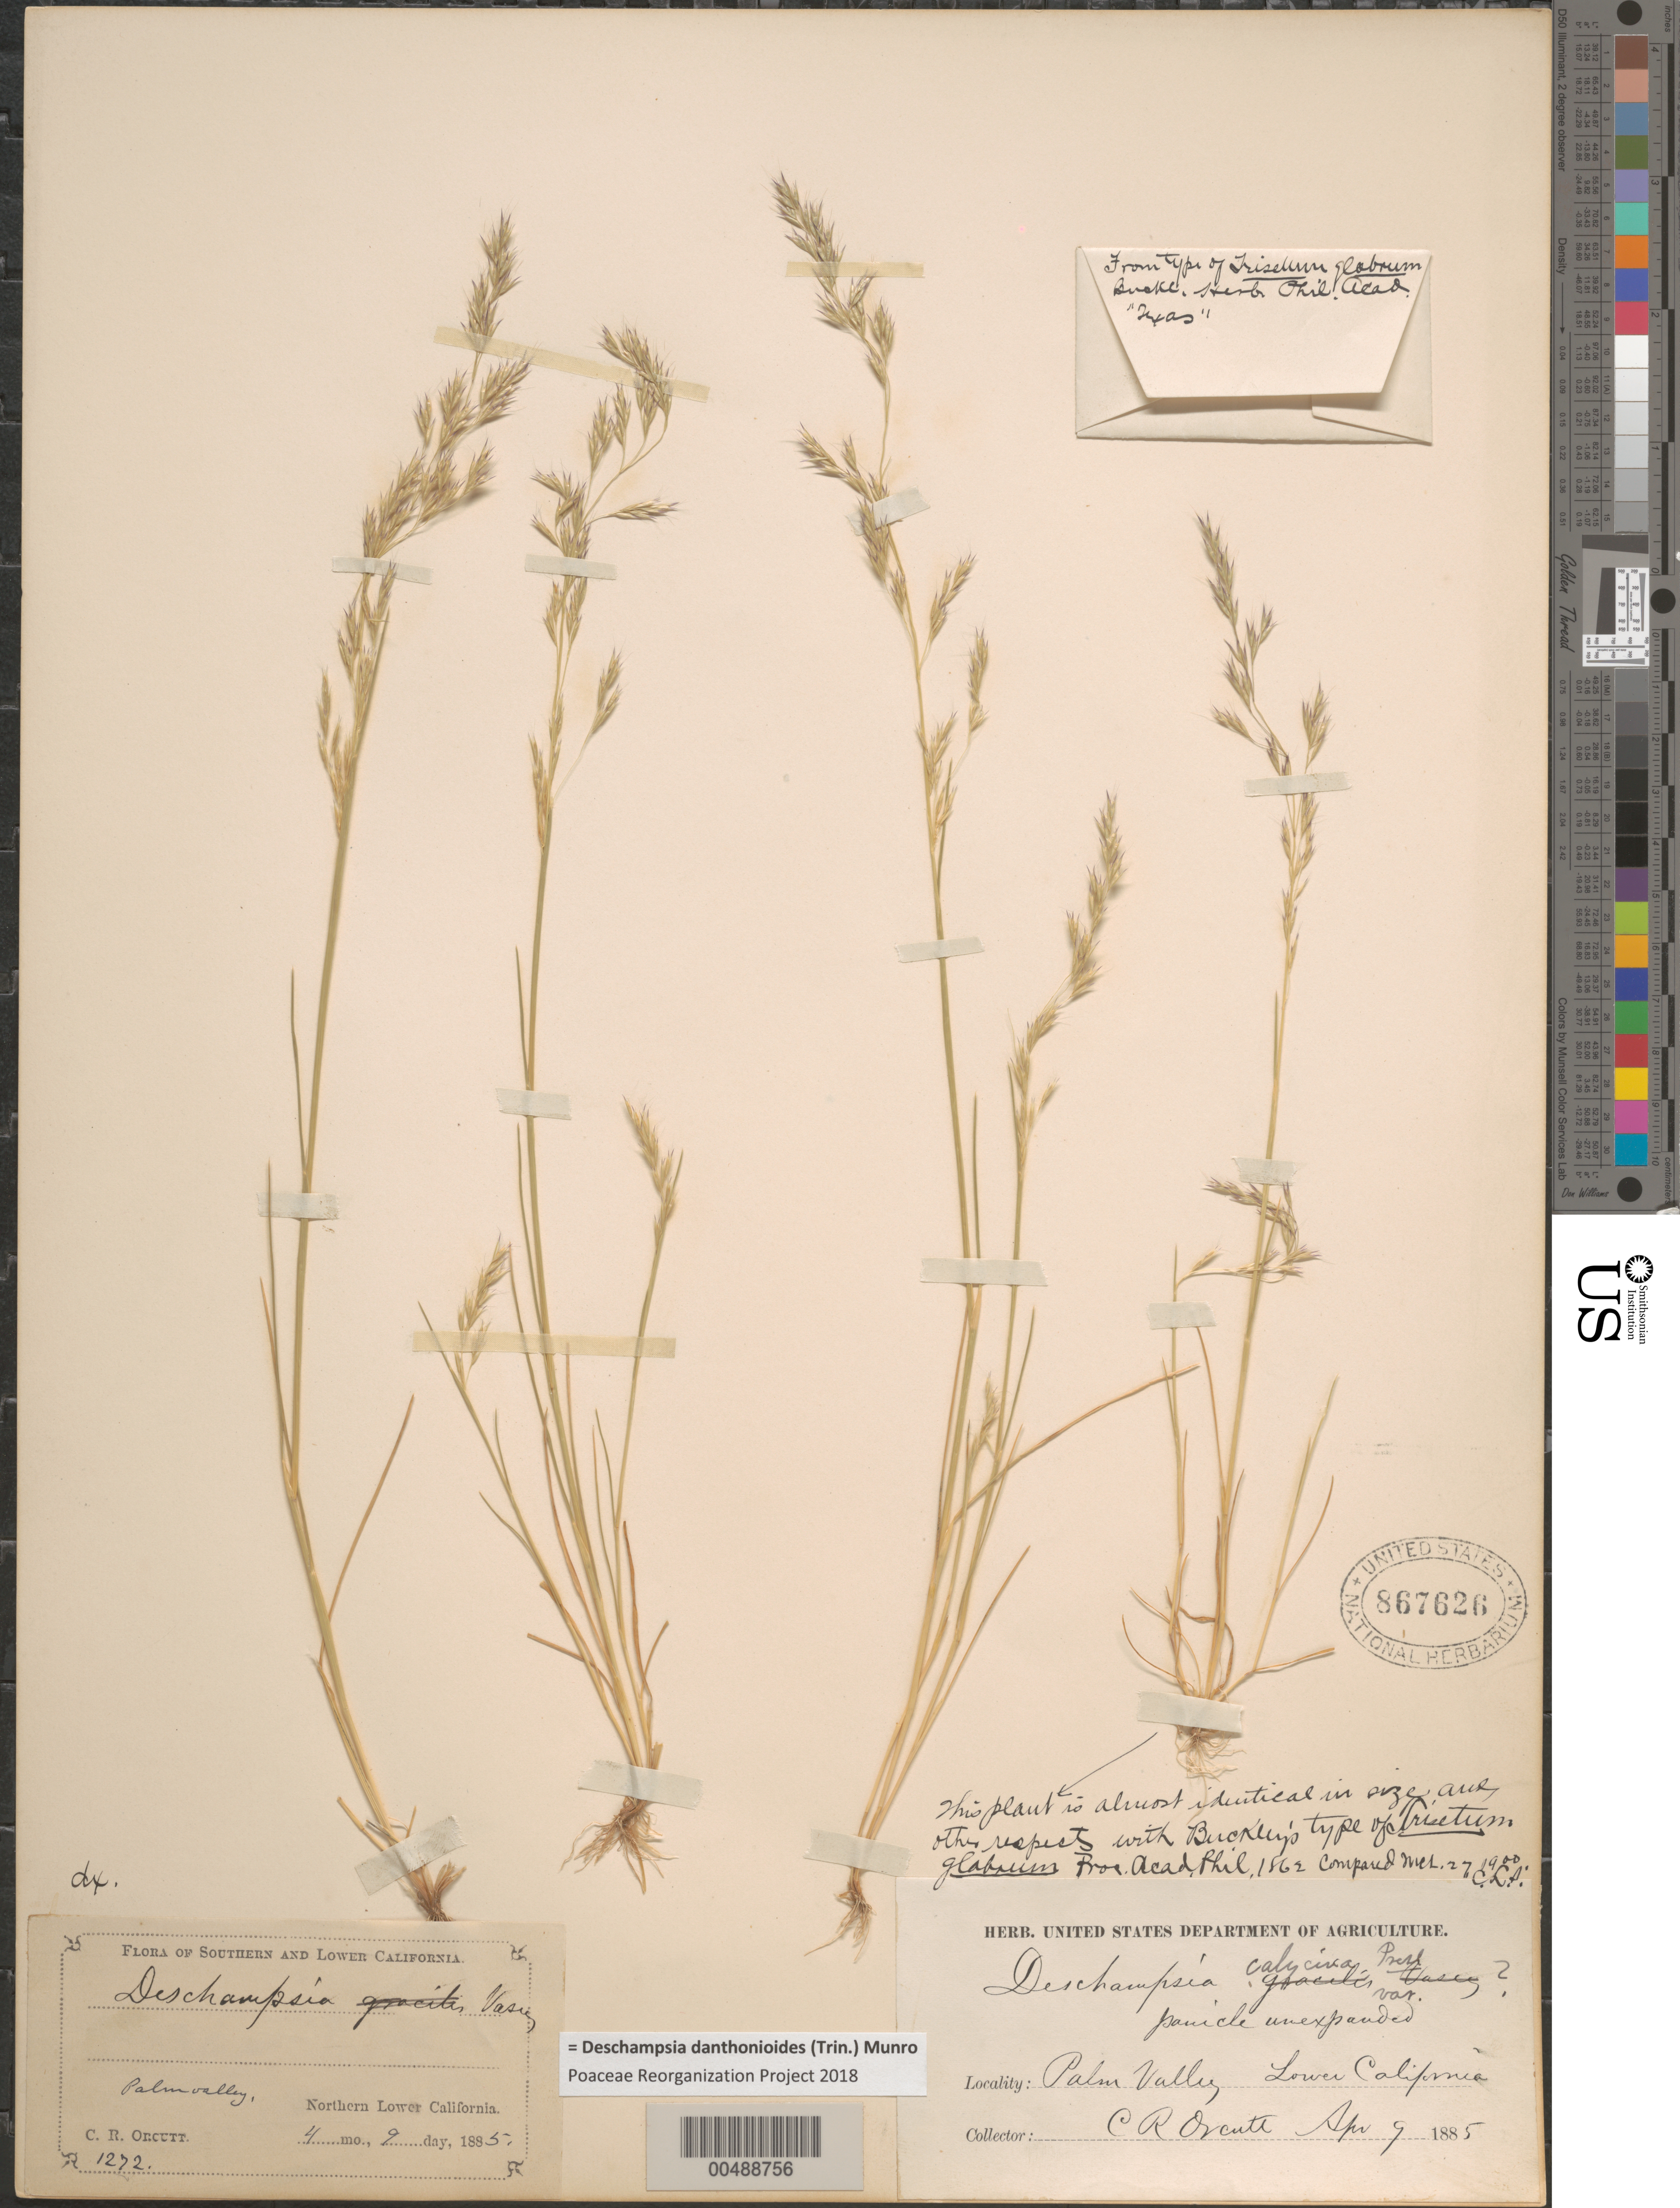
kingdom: Plantae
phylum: Tracheophyta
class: Liliopsida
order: Poales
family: Poaceae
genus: Deschampsia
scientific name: Deschampsia danthonioides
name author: (Trin.) Munro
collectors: C. R. Orcutt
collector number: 1272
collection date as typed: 9 Apr 1885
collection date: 1885-04-09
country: Mexico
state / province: Baja California Norte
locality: Palm Valley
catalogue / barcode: US 867626